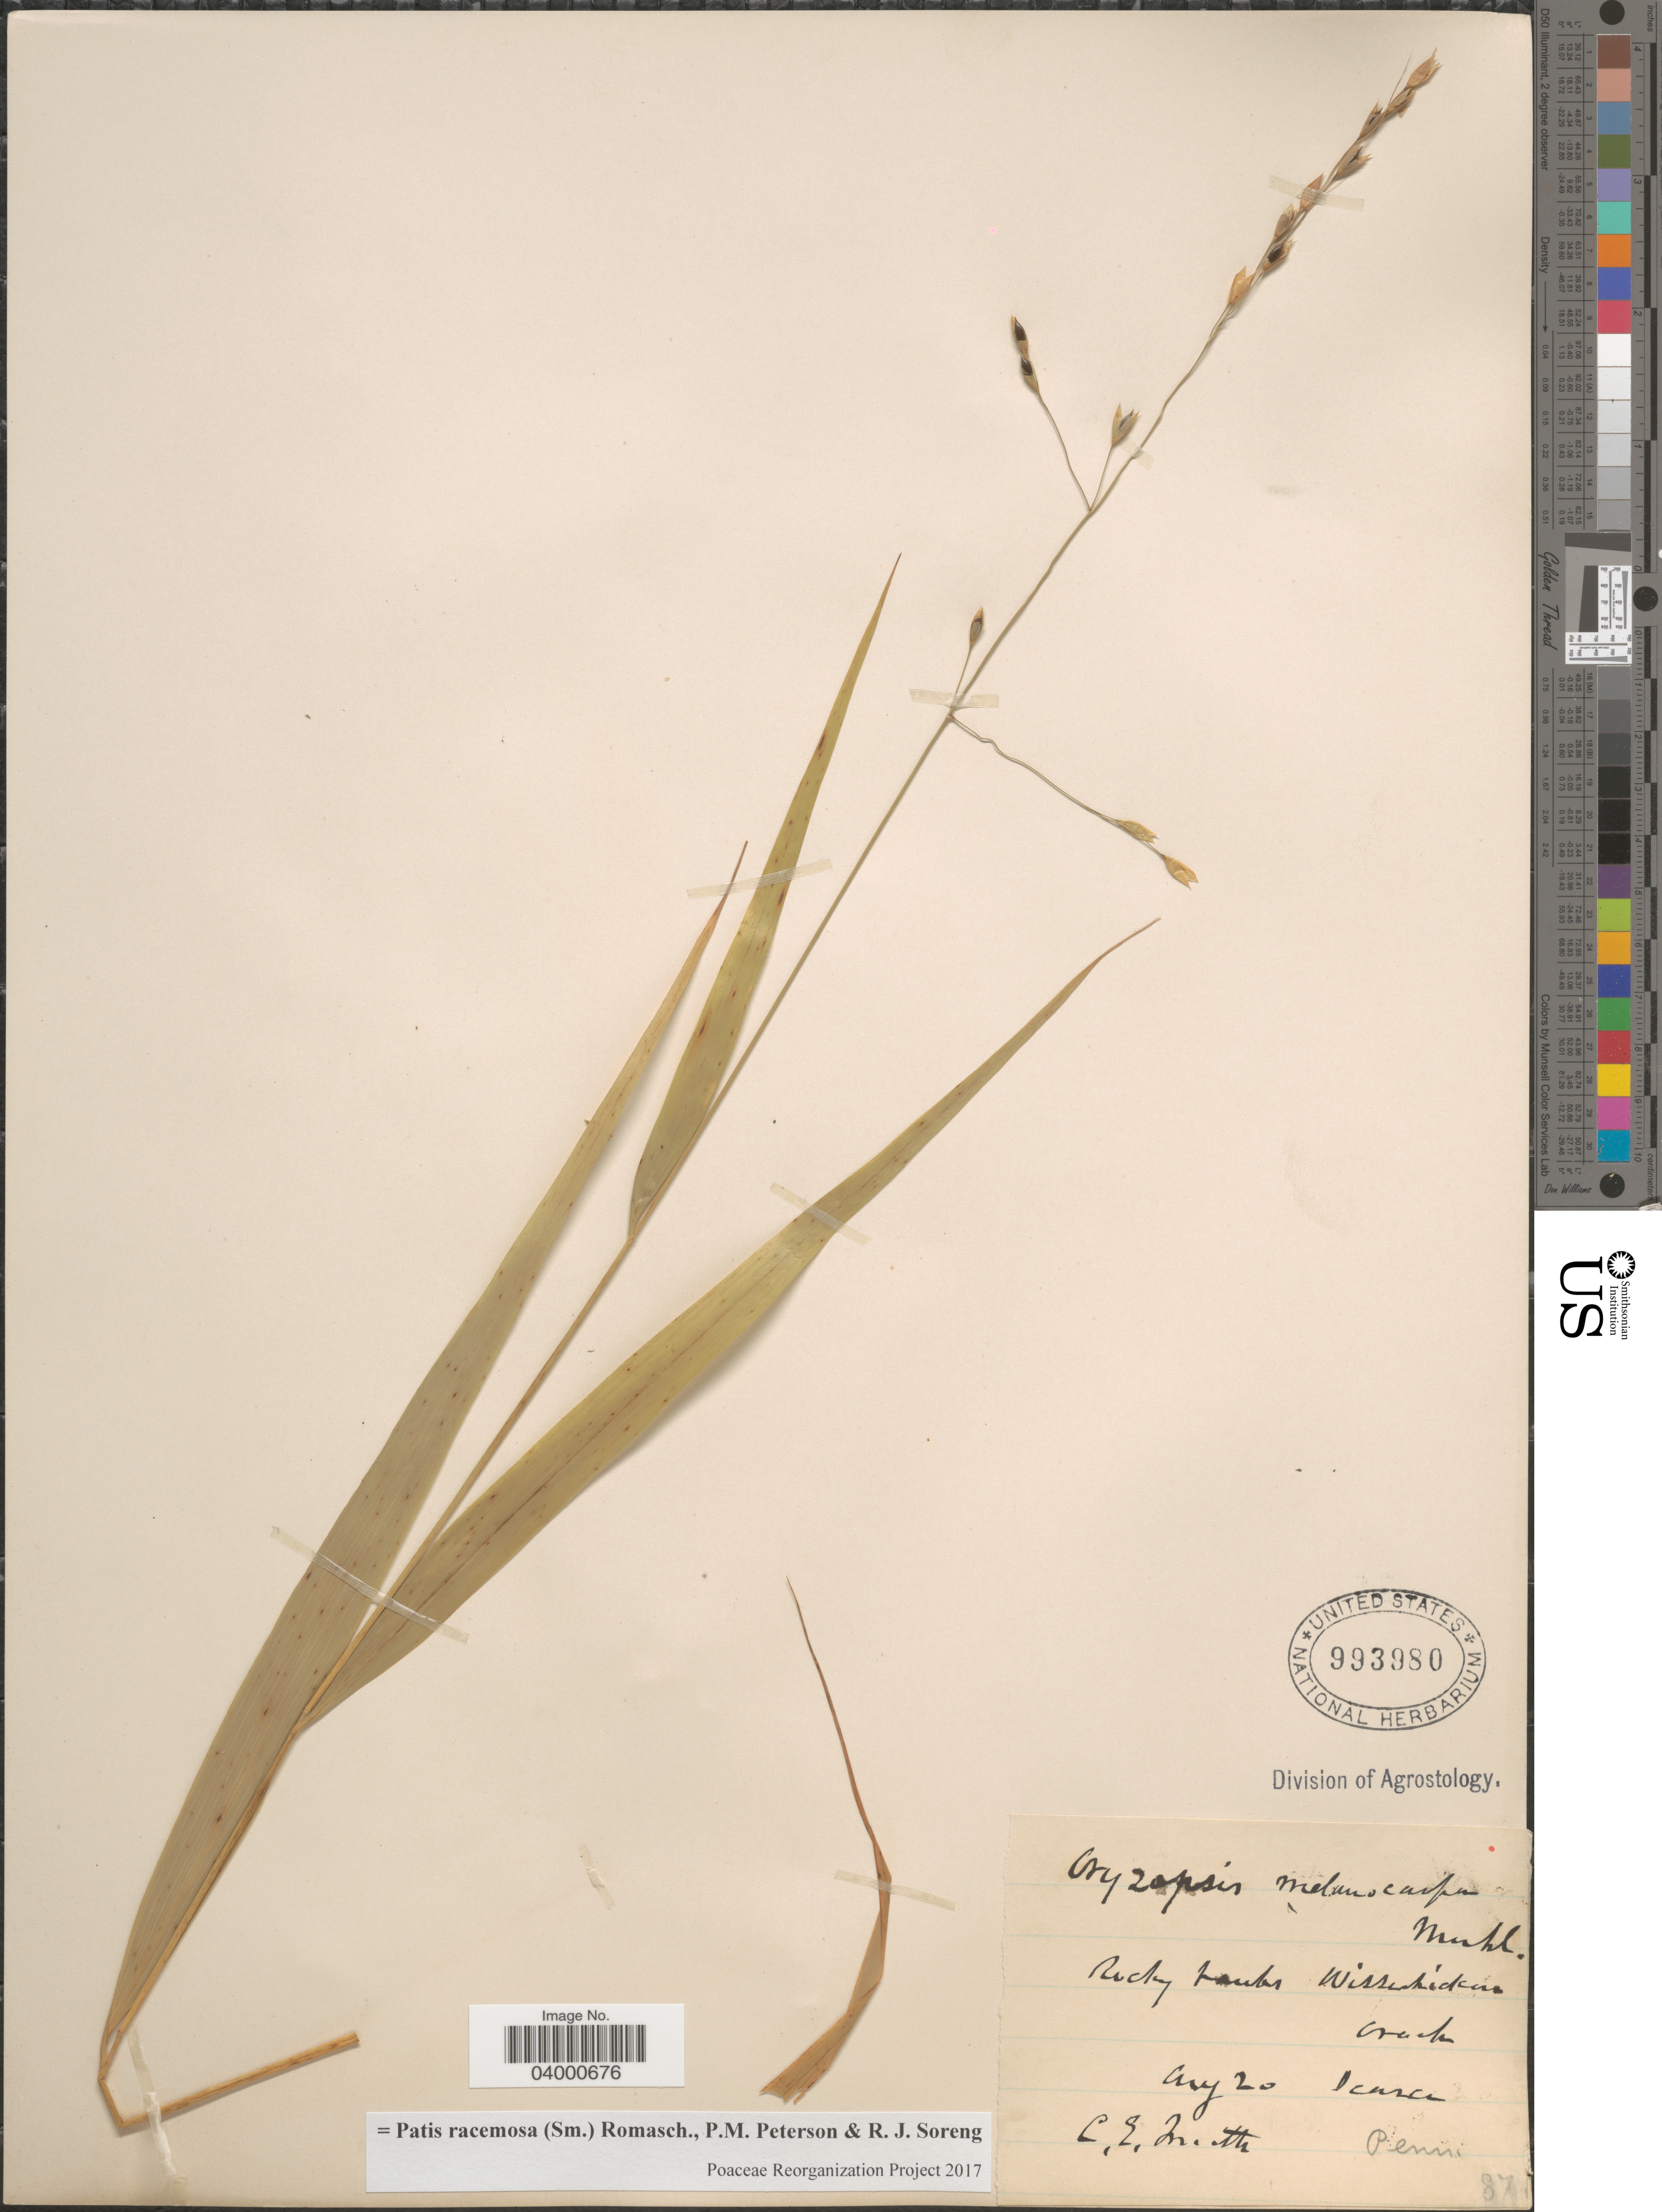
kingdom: Plantae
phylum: Tracheophyta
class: Liliopsida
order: Poales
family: Poaceae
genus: Patis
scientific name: Patis racemosa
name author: (Sm.) Romasch. et al.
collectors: C. E. Smith Jr.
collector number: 87?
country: United States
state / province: Pennsylvania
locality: Rocky banks, Wisssahicken Creek.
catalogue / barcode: US 993980